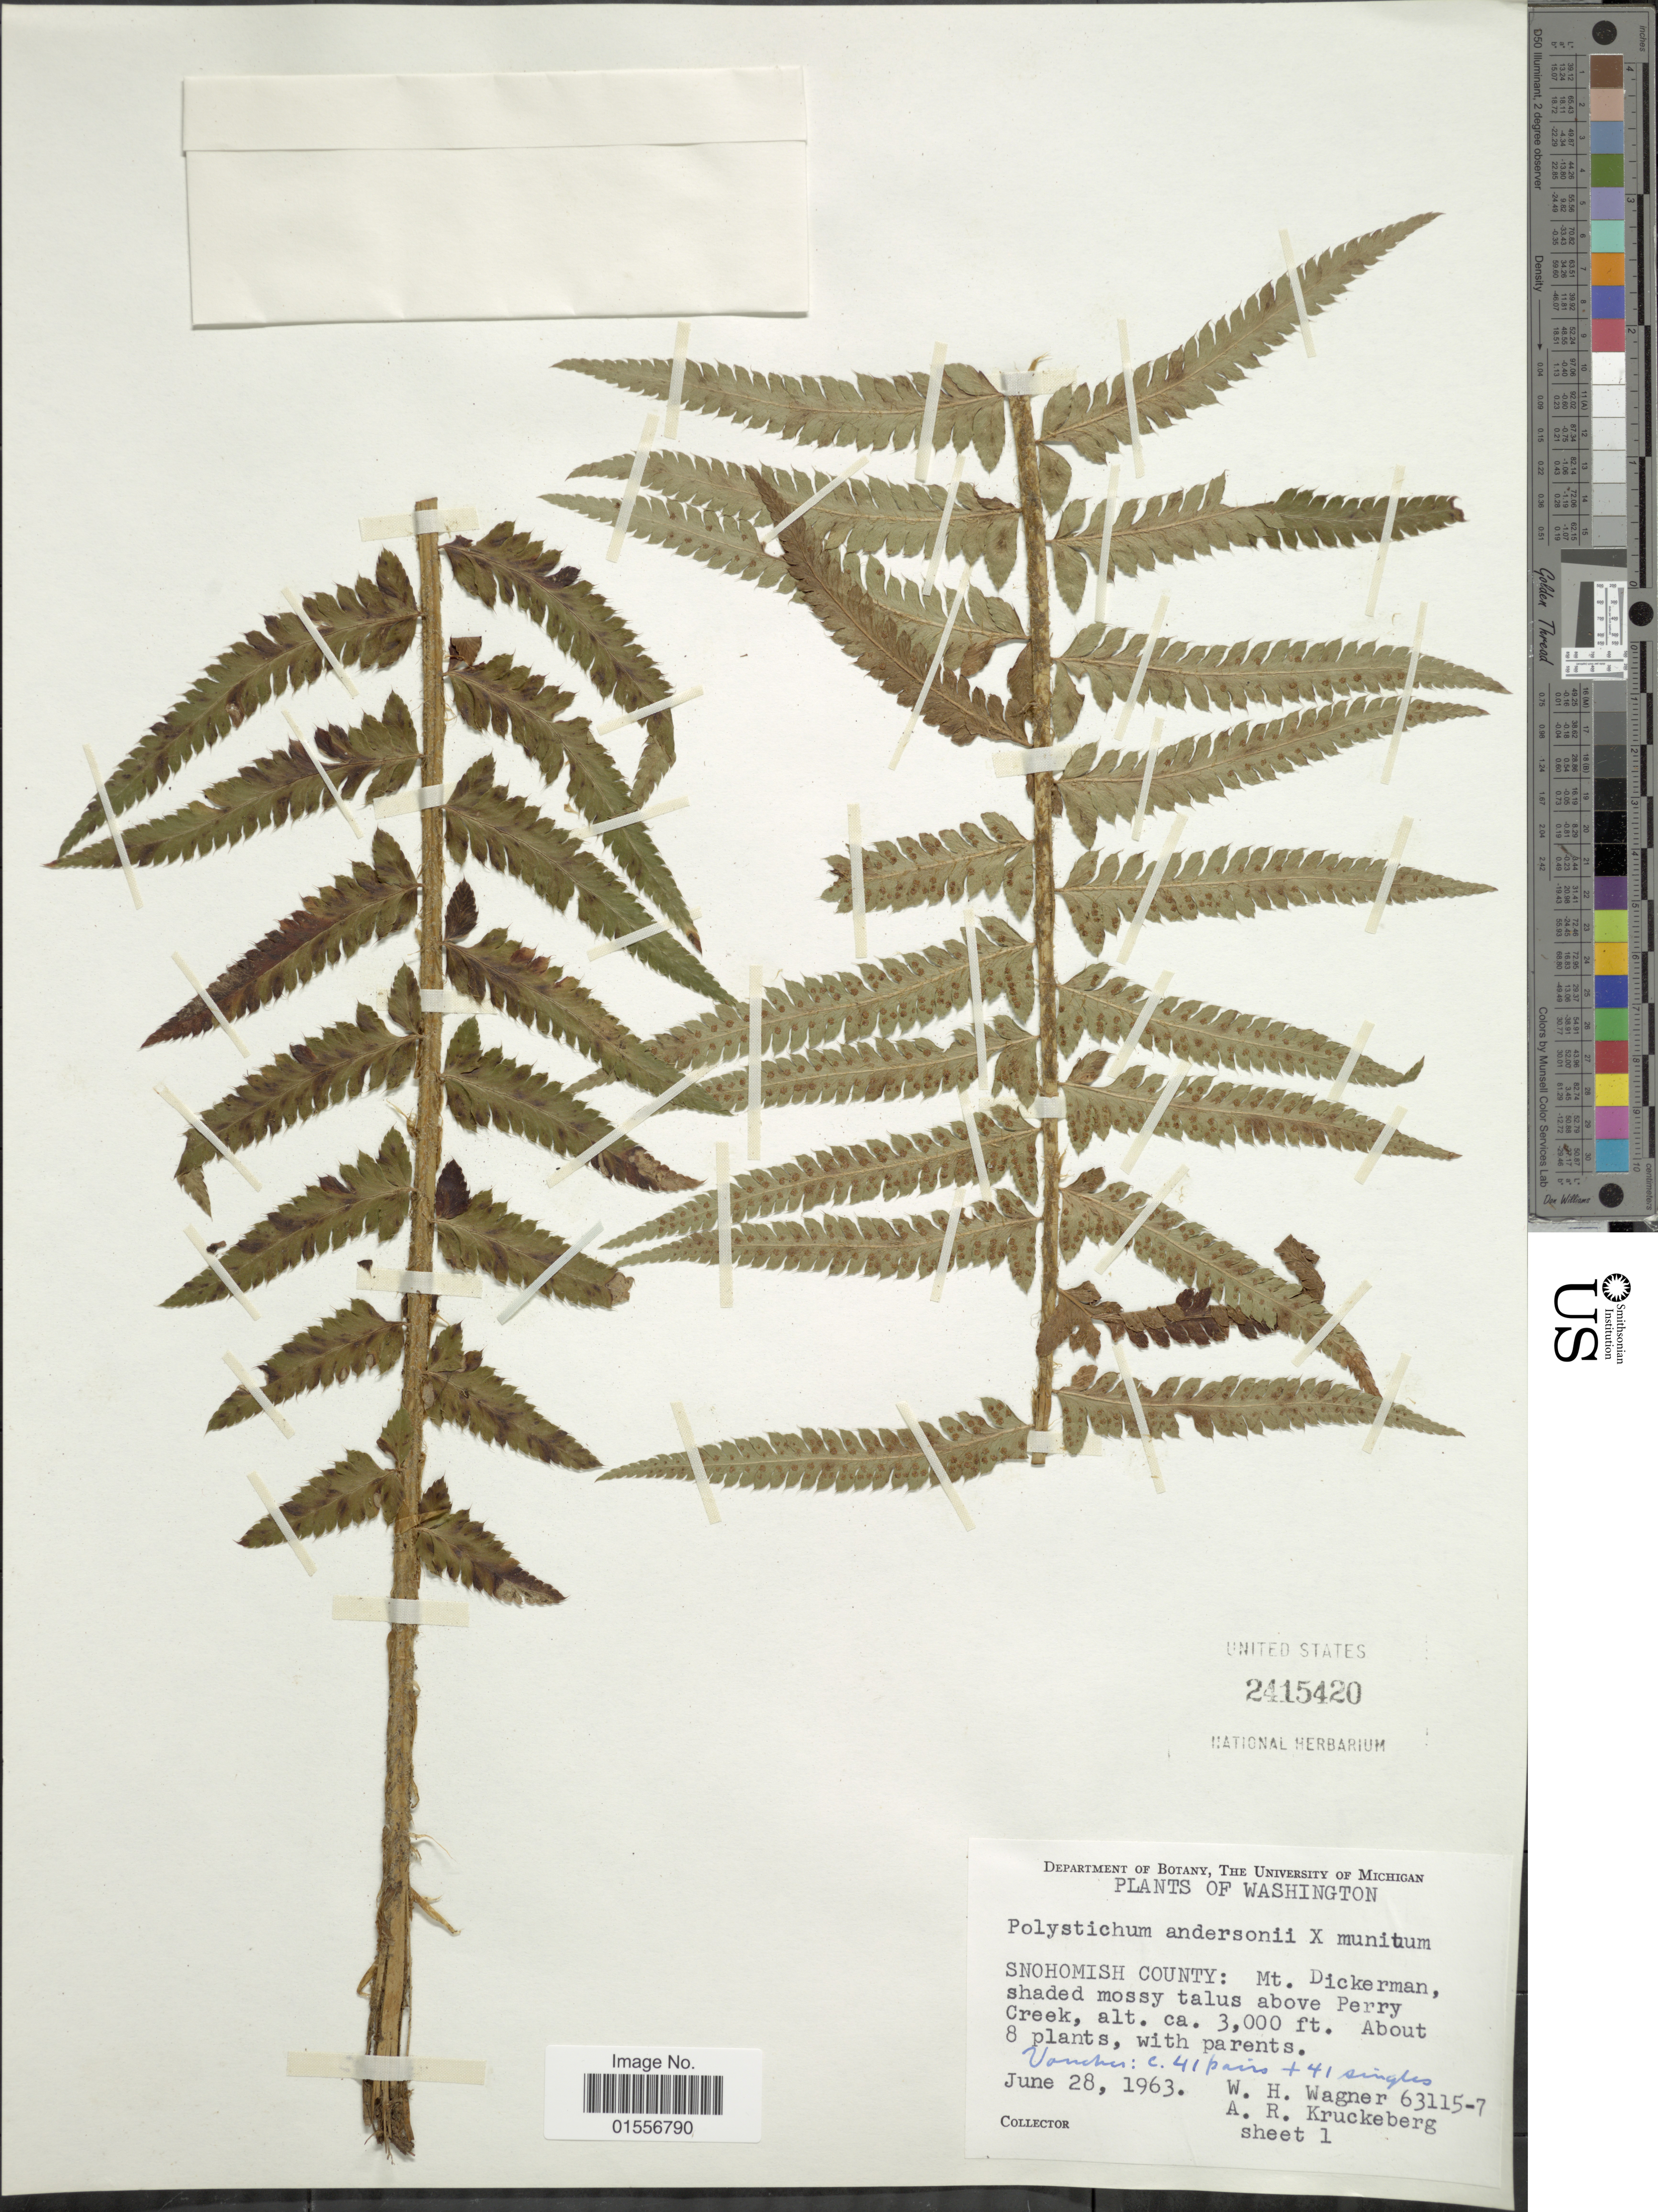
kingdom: Plantae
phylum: Tracheophyta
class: Polypodiopsida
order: Polypodiales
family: Dryopteridaceae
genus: Polystichum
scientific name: Polystichum andersonii x P. auritum (Fée) Yatsk.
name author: (Fée) Hopkins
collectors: W. H. Wagner & A. Kruckeberg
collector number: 63115-7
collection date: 1963-06-28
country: United States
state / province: Washington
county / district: Snohomish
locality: Snohomish County: Mt. Dickerman, shaded mossy talus above Perry Creek.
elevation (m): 914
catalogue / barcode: US 2415420